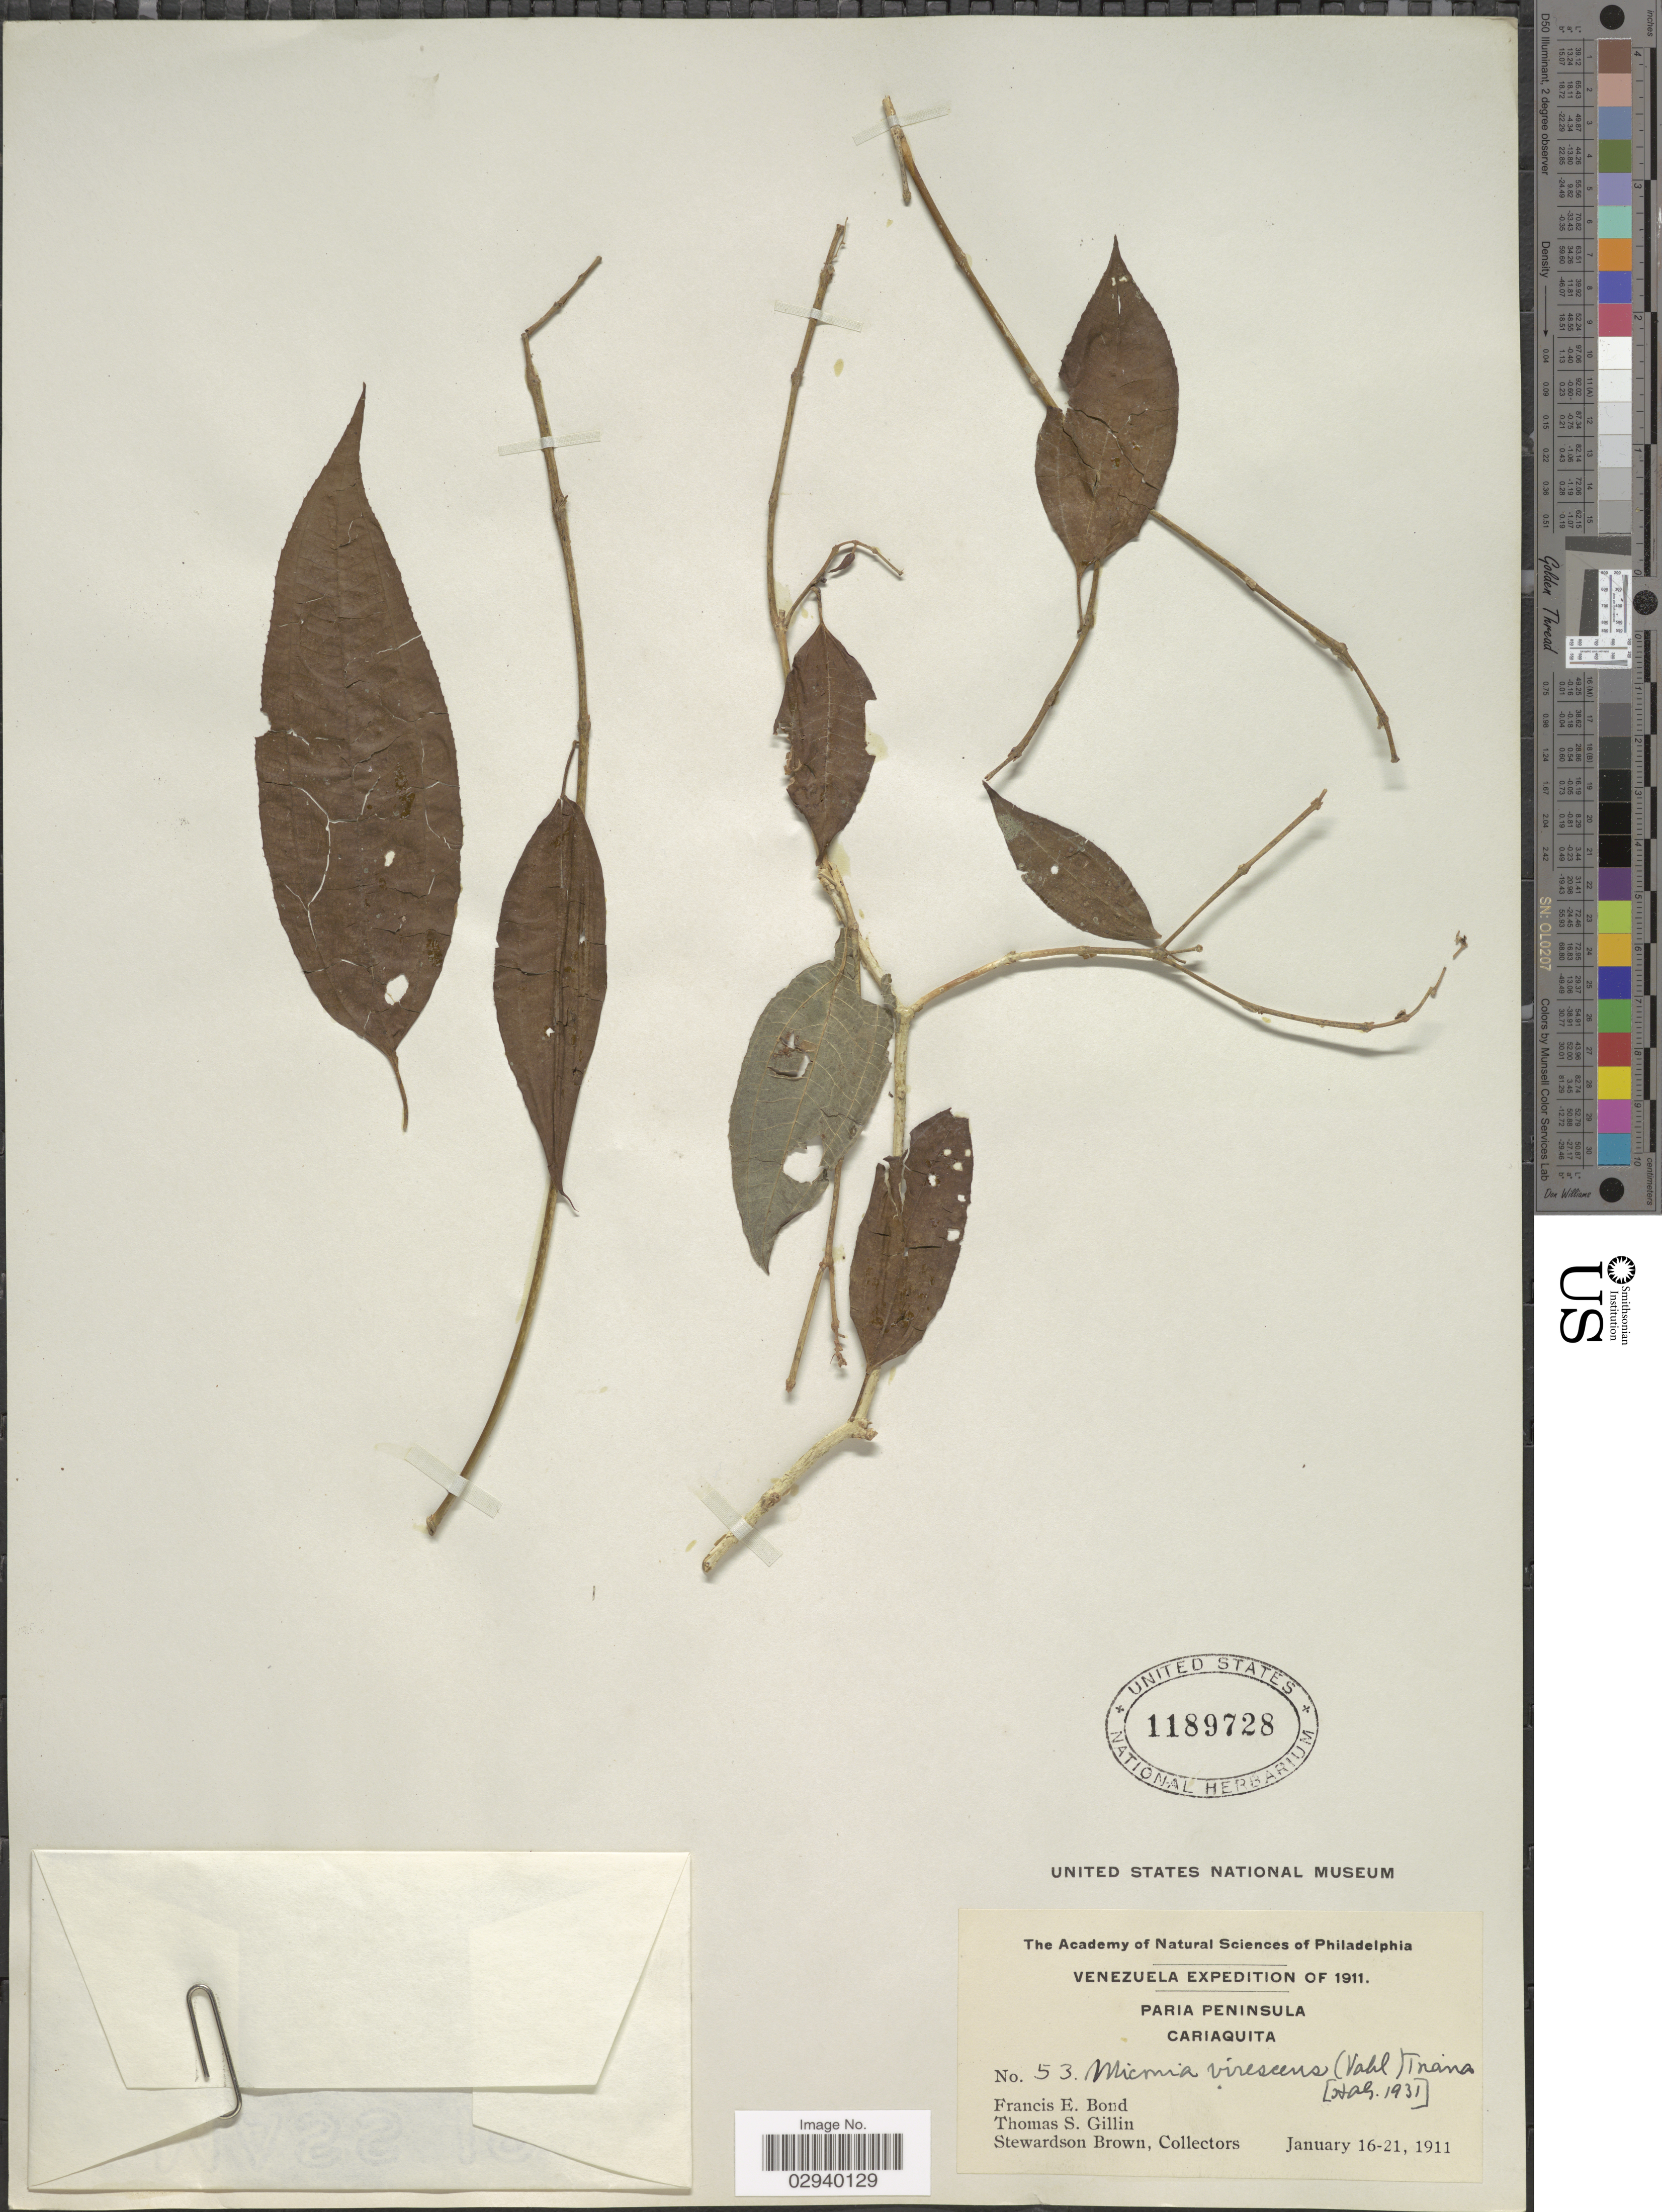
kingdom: Plantae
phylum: Tracheophyta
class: Magnoliopsida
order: Myrtales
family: Melastomataceae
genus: Miconia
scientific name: Miconia laevigata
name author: (L.) D. Don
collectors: F. Bond, T. Gillin & S. Brown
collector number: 53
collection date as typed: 16-21 January 1911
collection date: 1911-01-16/1911-01-21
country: Venezuela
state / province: Sucre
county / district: Valdez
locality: Paria Peninsula, Cariaquito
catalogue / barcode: US 1189728